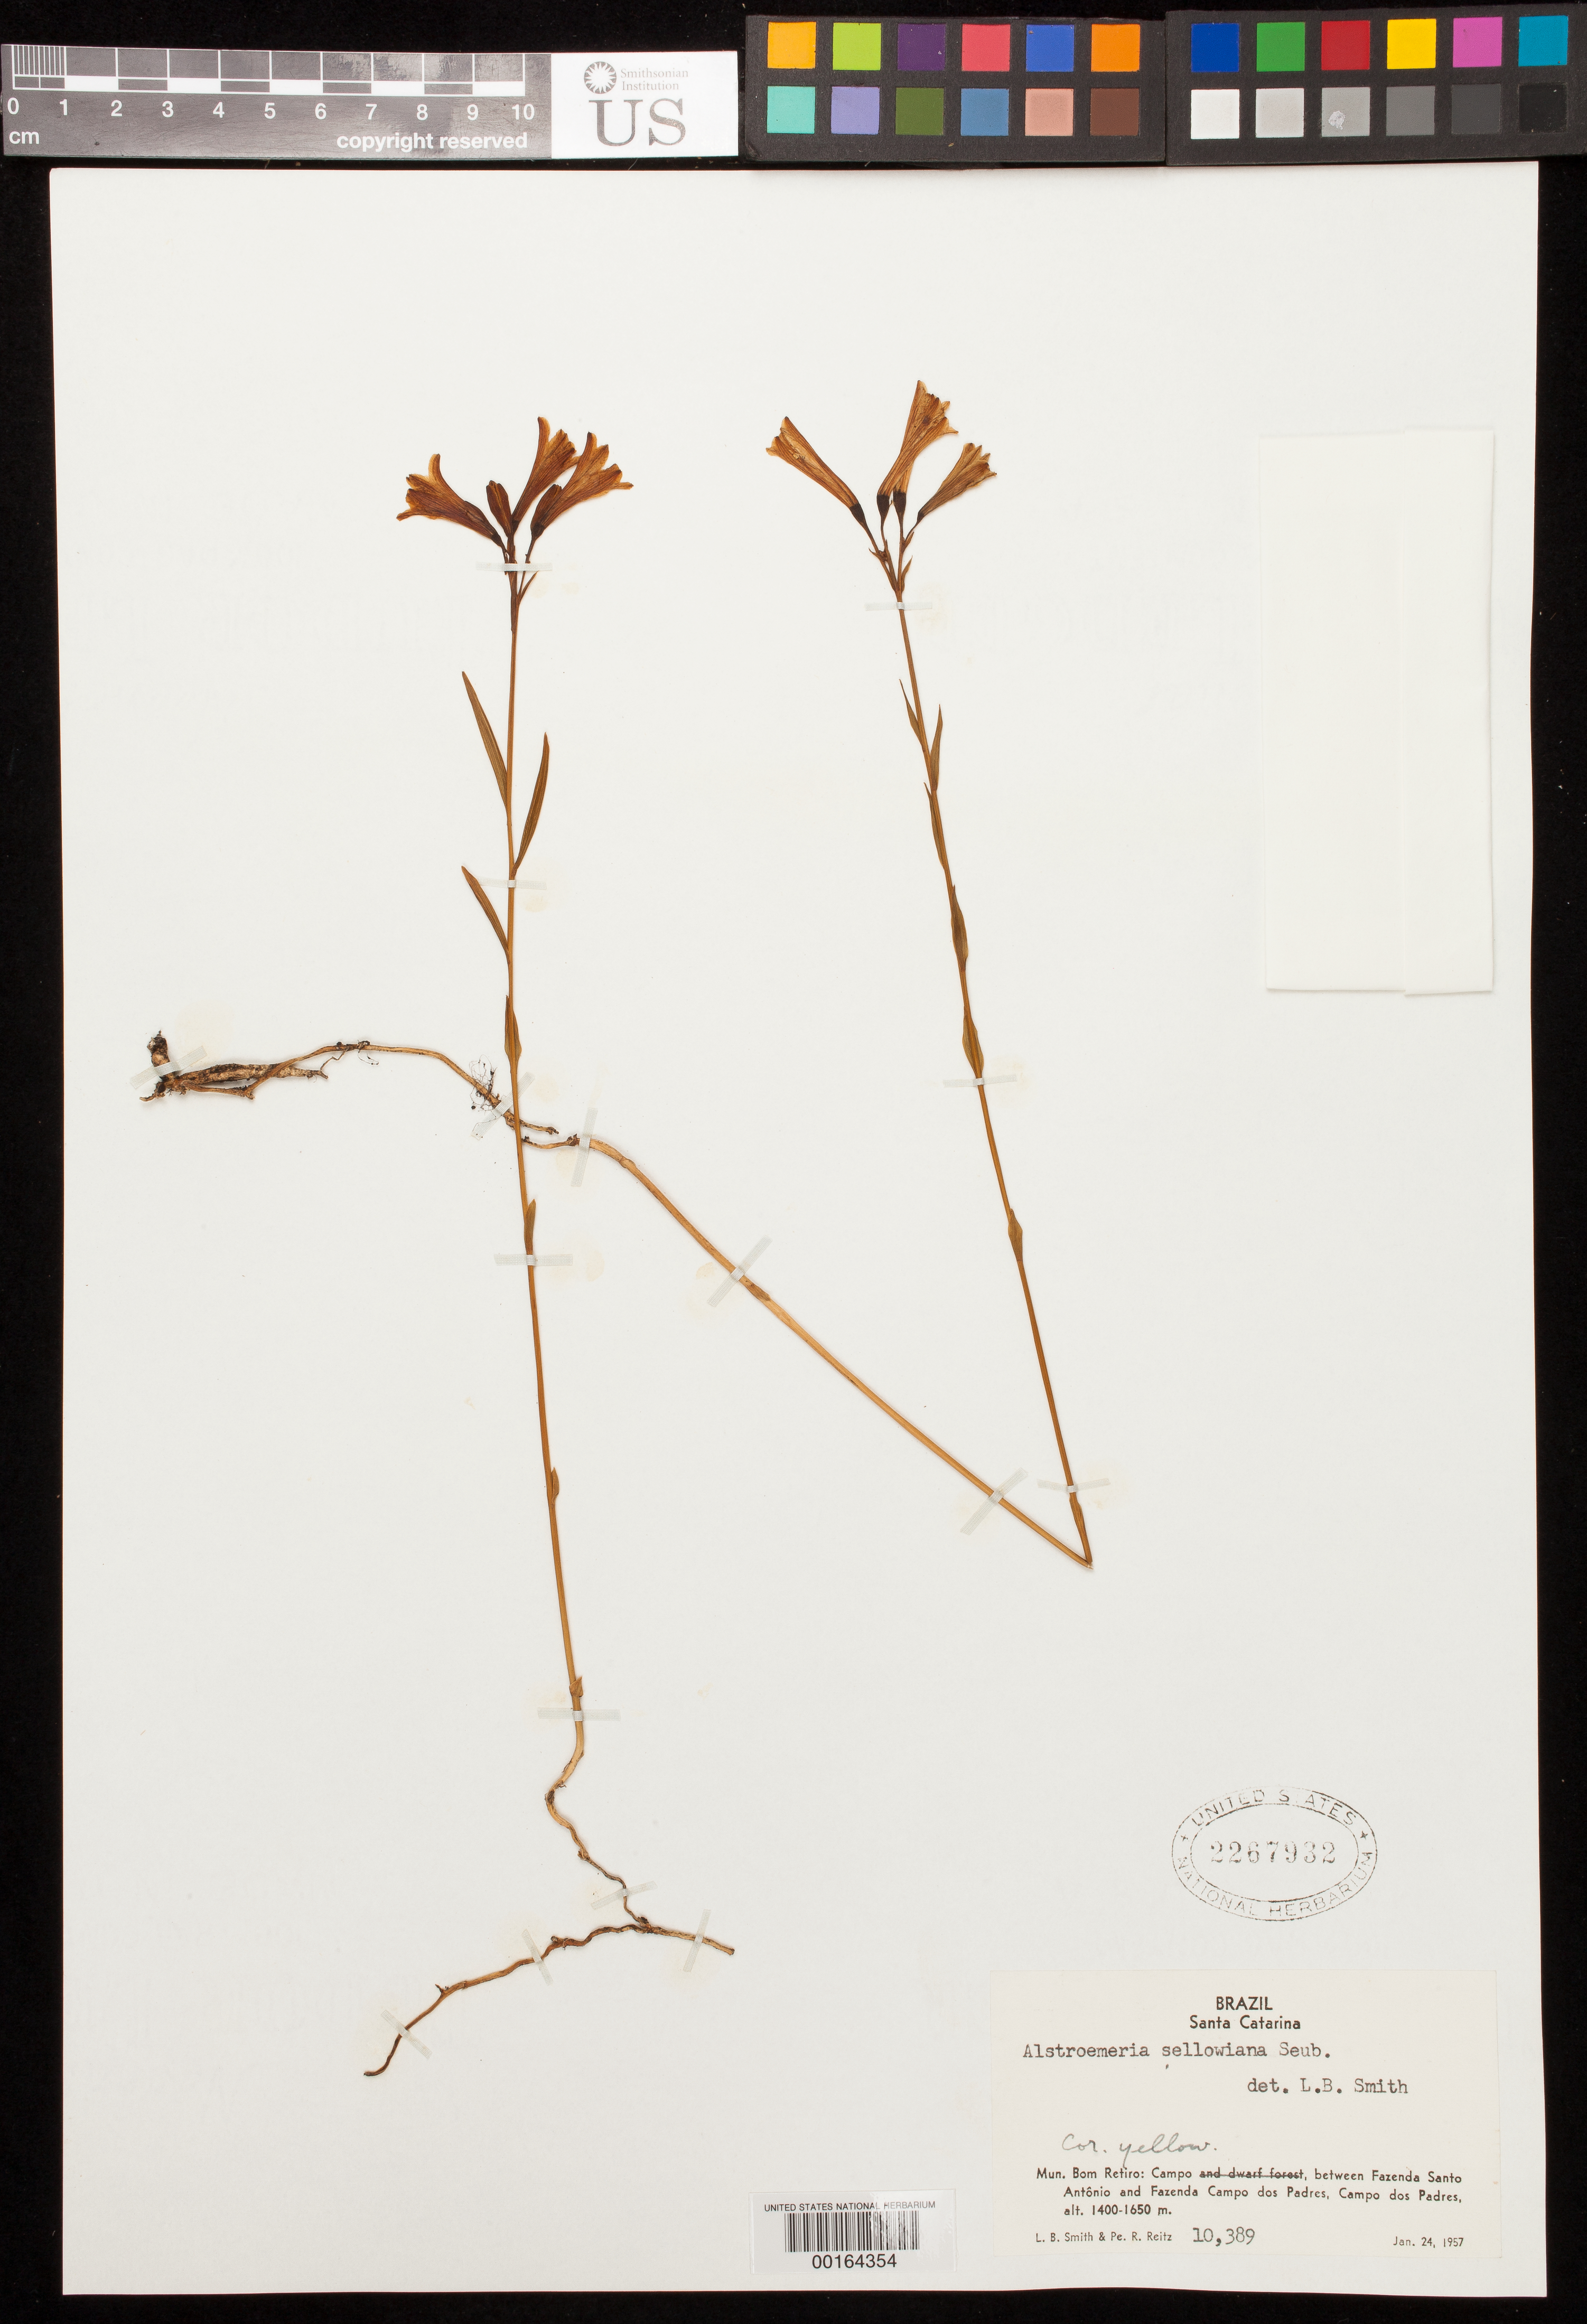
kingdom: Plantae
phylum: Tracheophyta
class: Liliopsida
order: Liliales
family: Alstroemeriaceae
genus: Alstroemeria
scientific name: Alstroemeria sellowiana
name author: Seub.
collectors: L. Smith & R. Reitz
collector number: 10389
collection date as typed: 24 Jan 1957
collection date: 1957-01-24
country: Brazil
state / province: Santa Catarina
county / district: Bom Retiro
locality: Between fazenda santo antonio and fazenda campo dos padres, campo dos padres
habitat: Campo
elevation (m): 1400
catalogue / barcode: US 2267932